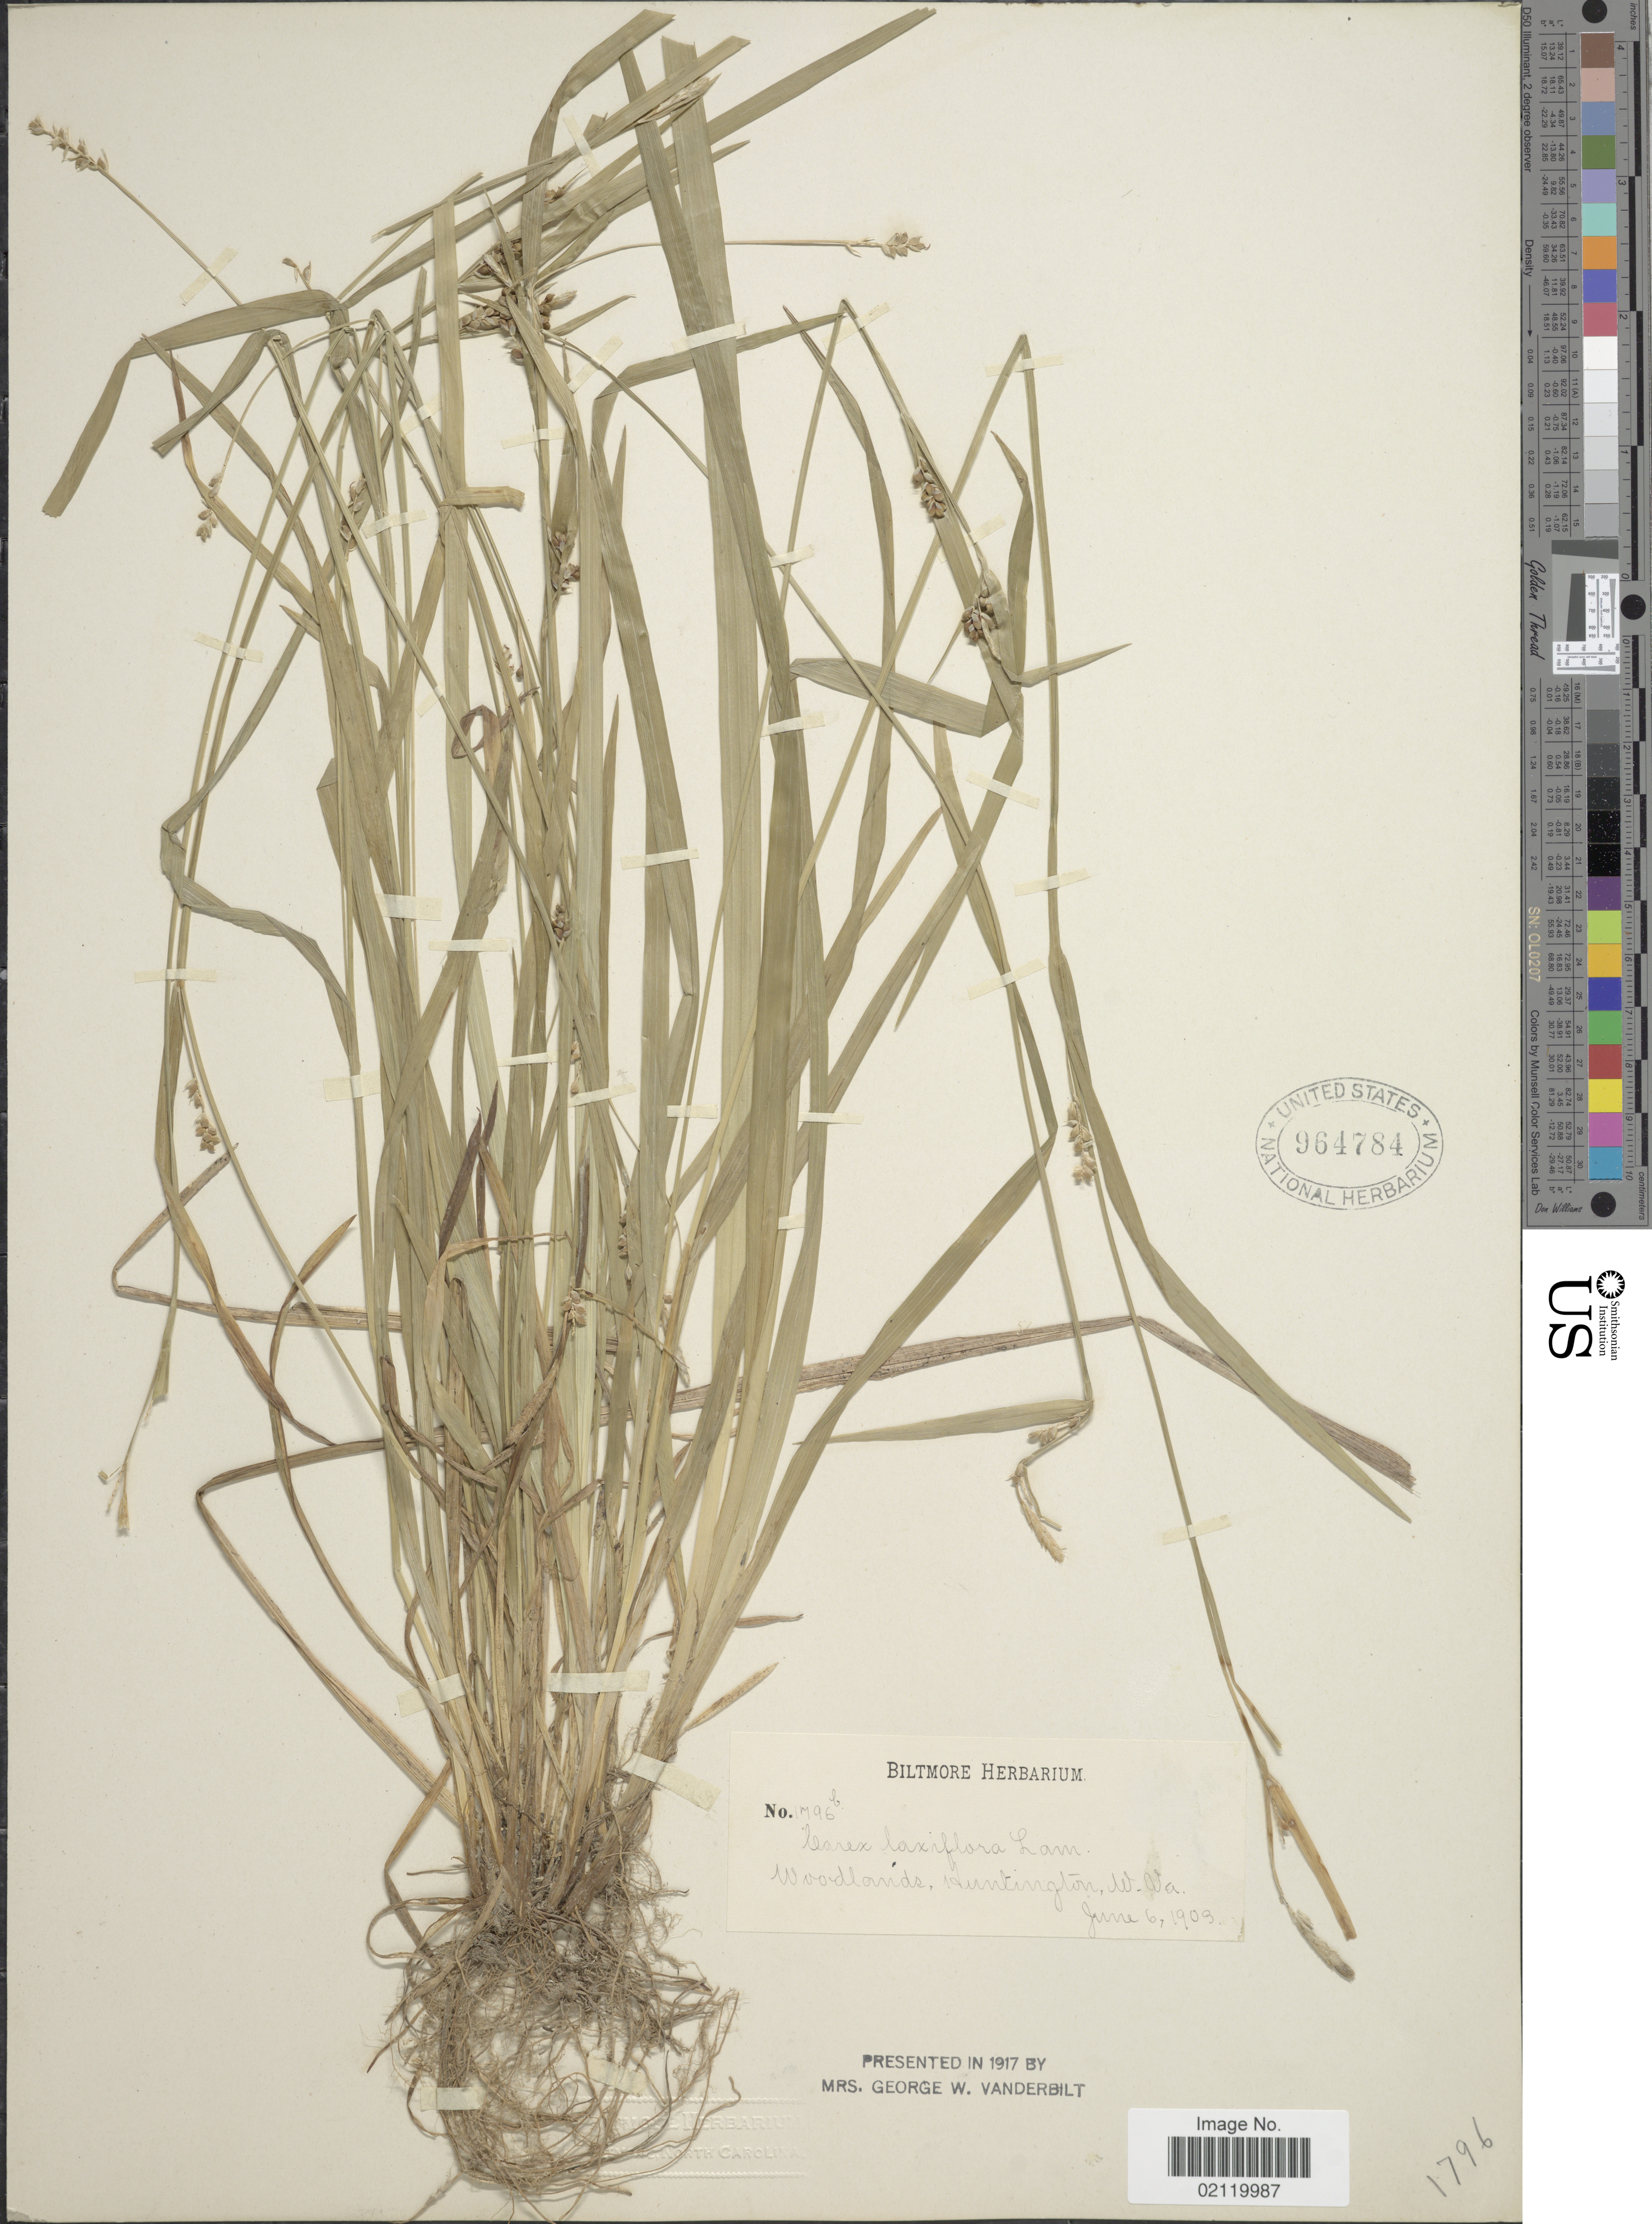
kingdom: Plantae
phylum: Tracheophyta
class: Liliopsida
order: Poales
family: Cyperaceae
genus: Carex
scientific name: Carex laxiflora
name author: Lam.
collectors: ex herb. Biltmore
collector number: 1796b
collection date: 1909-06-06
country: United States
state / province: West Virginia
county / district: Cabell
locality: Woodlands, Huntington, W.Va.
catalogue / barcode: US 964784